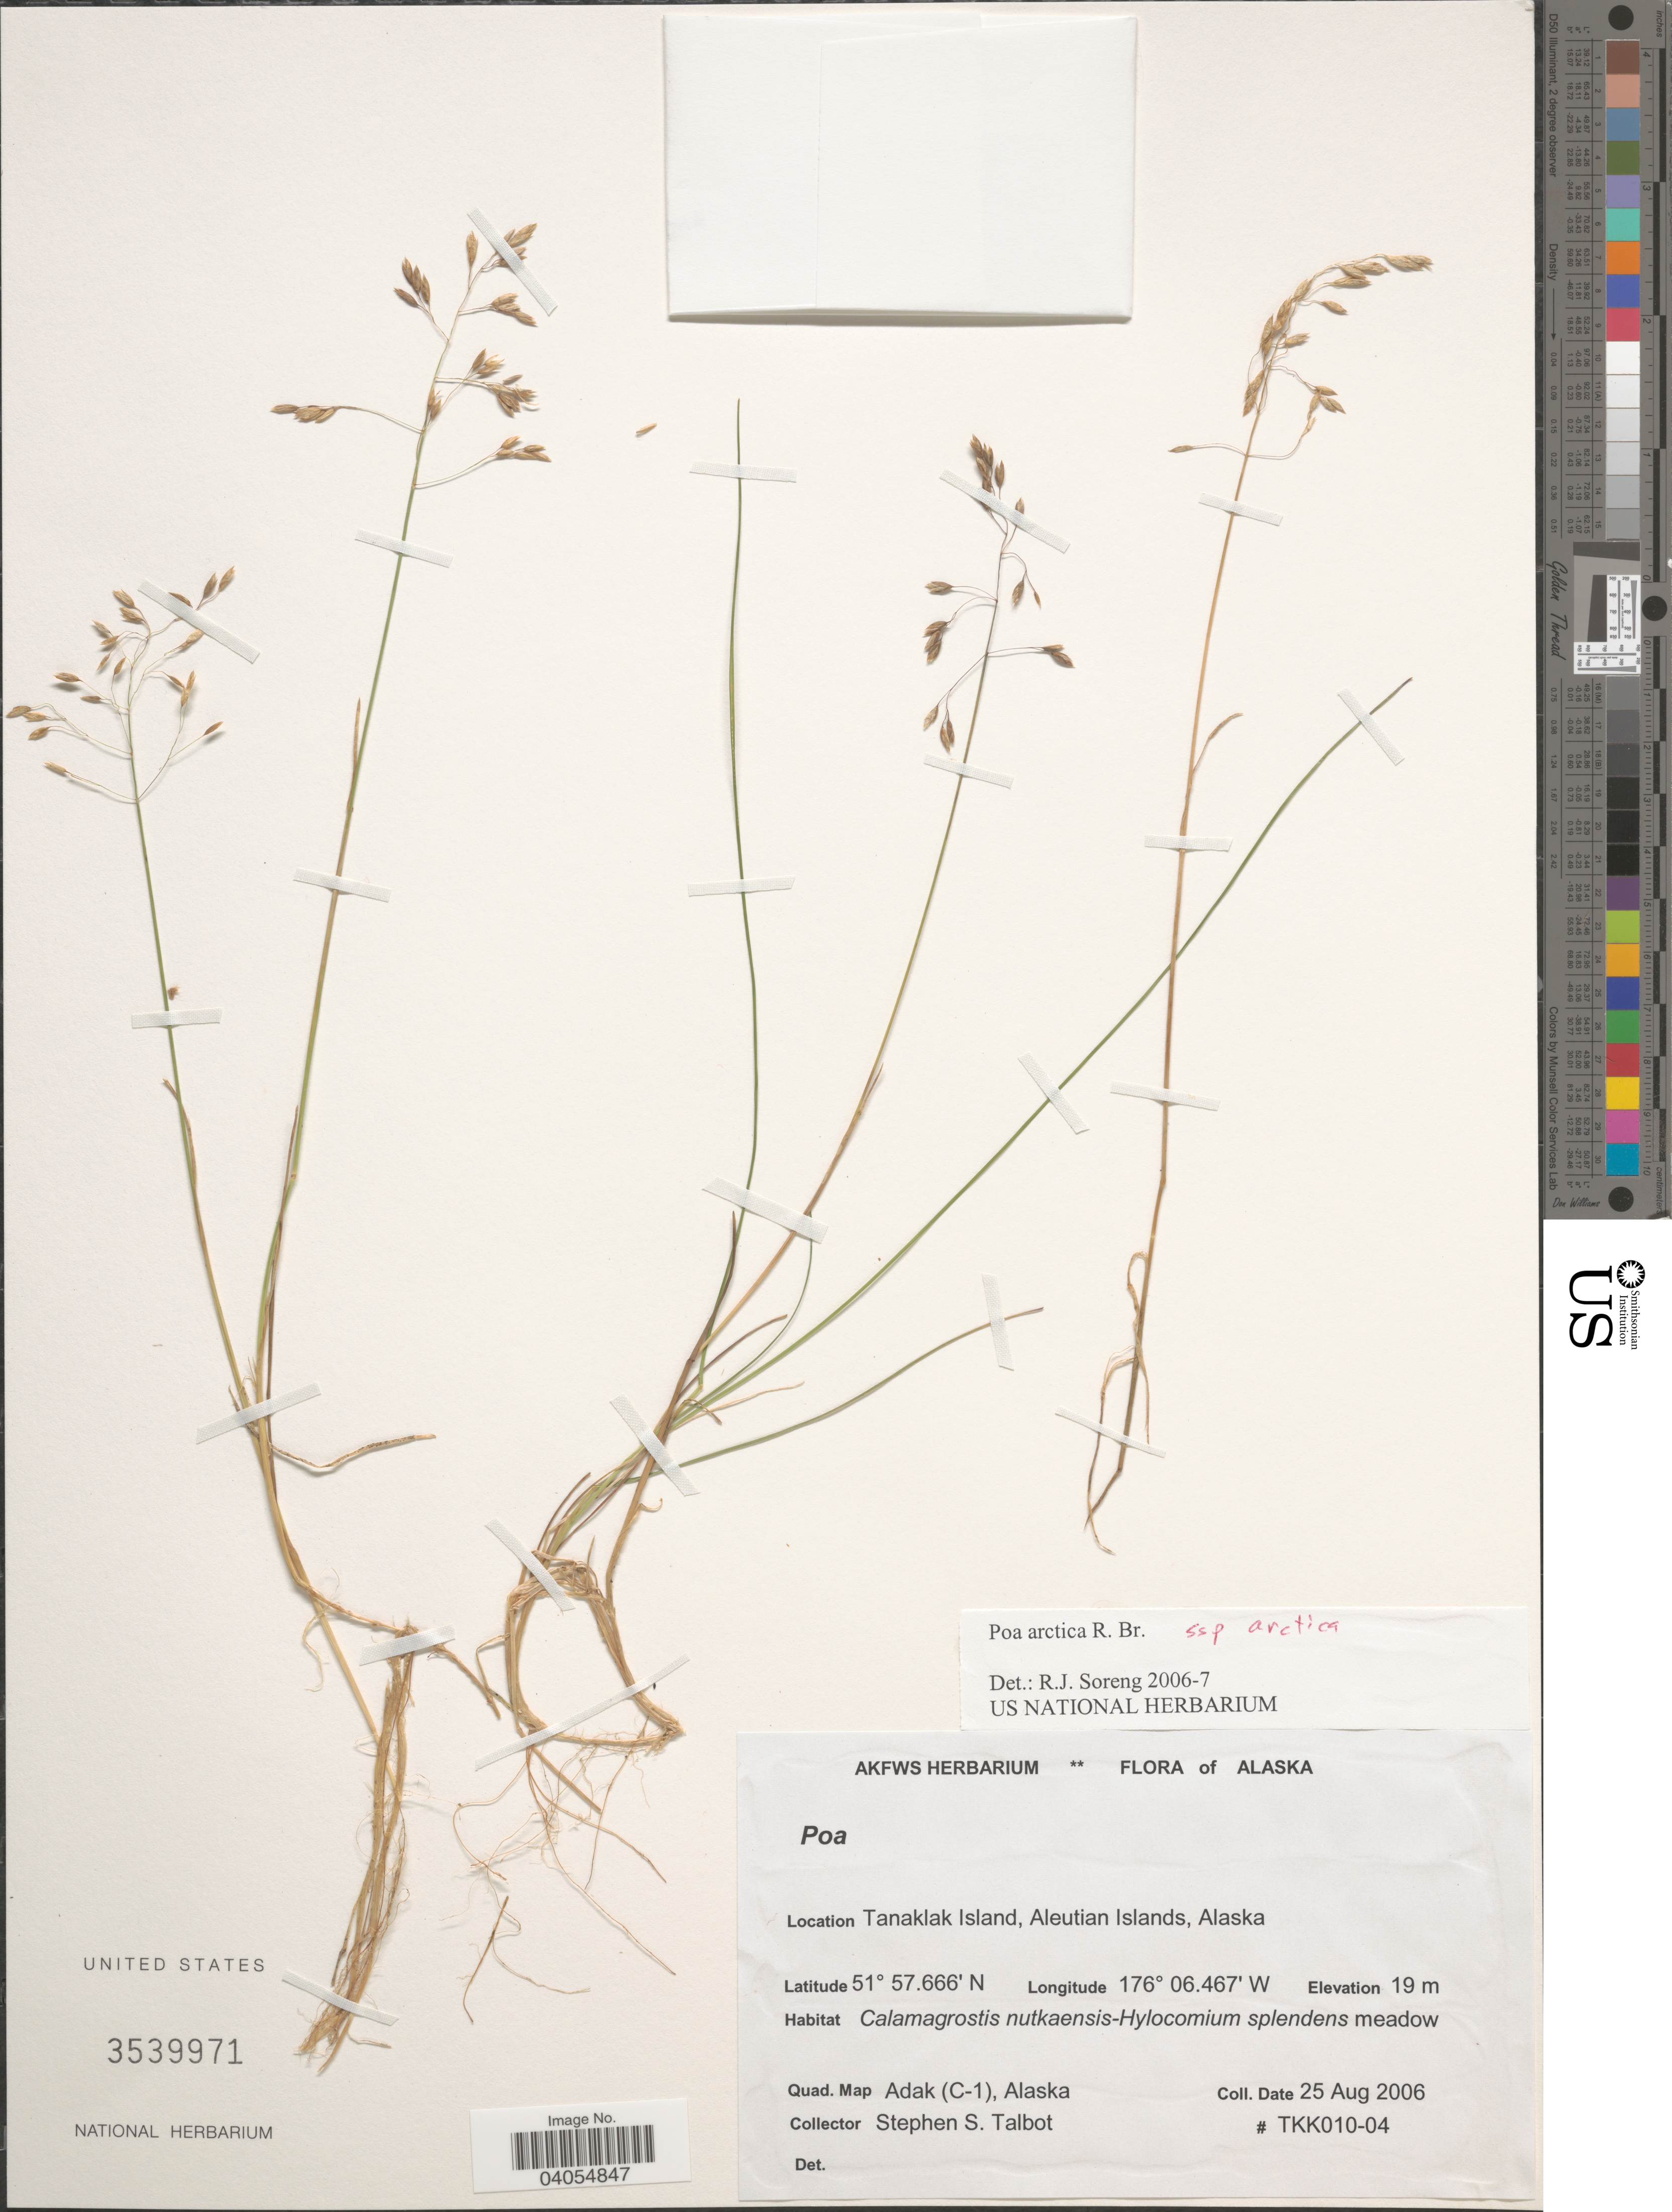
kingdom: Plantae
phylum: Tracheophyta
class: Liliopsida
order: Poales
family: Poaceae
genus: Poa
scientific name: Poa arctica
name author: R. Br.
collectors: S. S. Talbot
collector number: TKK010-04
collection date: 2006-08-25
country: United States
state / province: Alaska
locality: Tanaklak Island, Aleutian Islands. Quad. Map Adak (C-1).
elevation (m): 19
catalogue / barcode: US 3539971